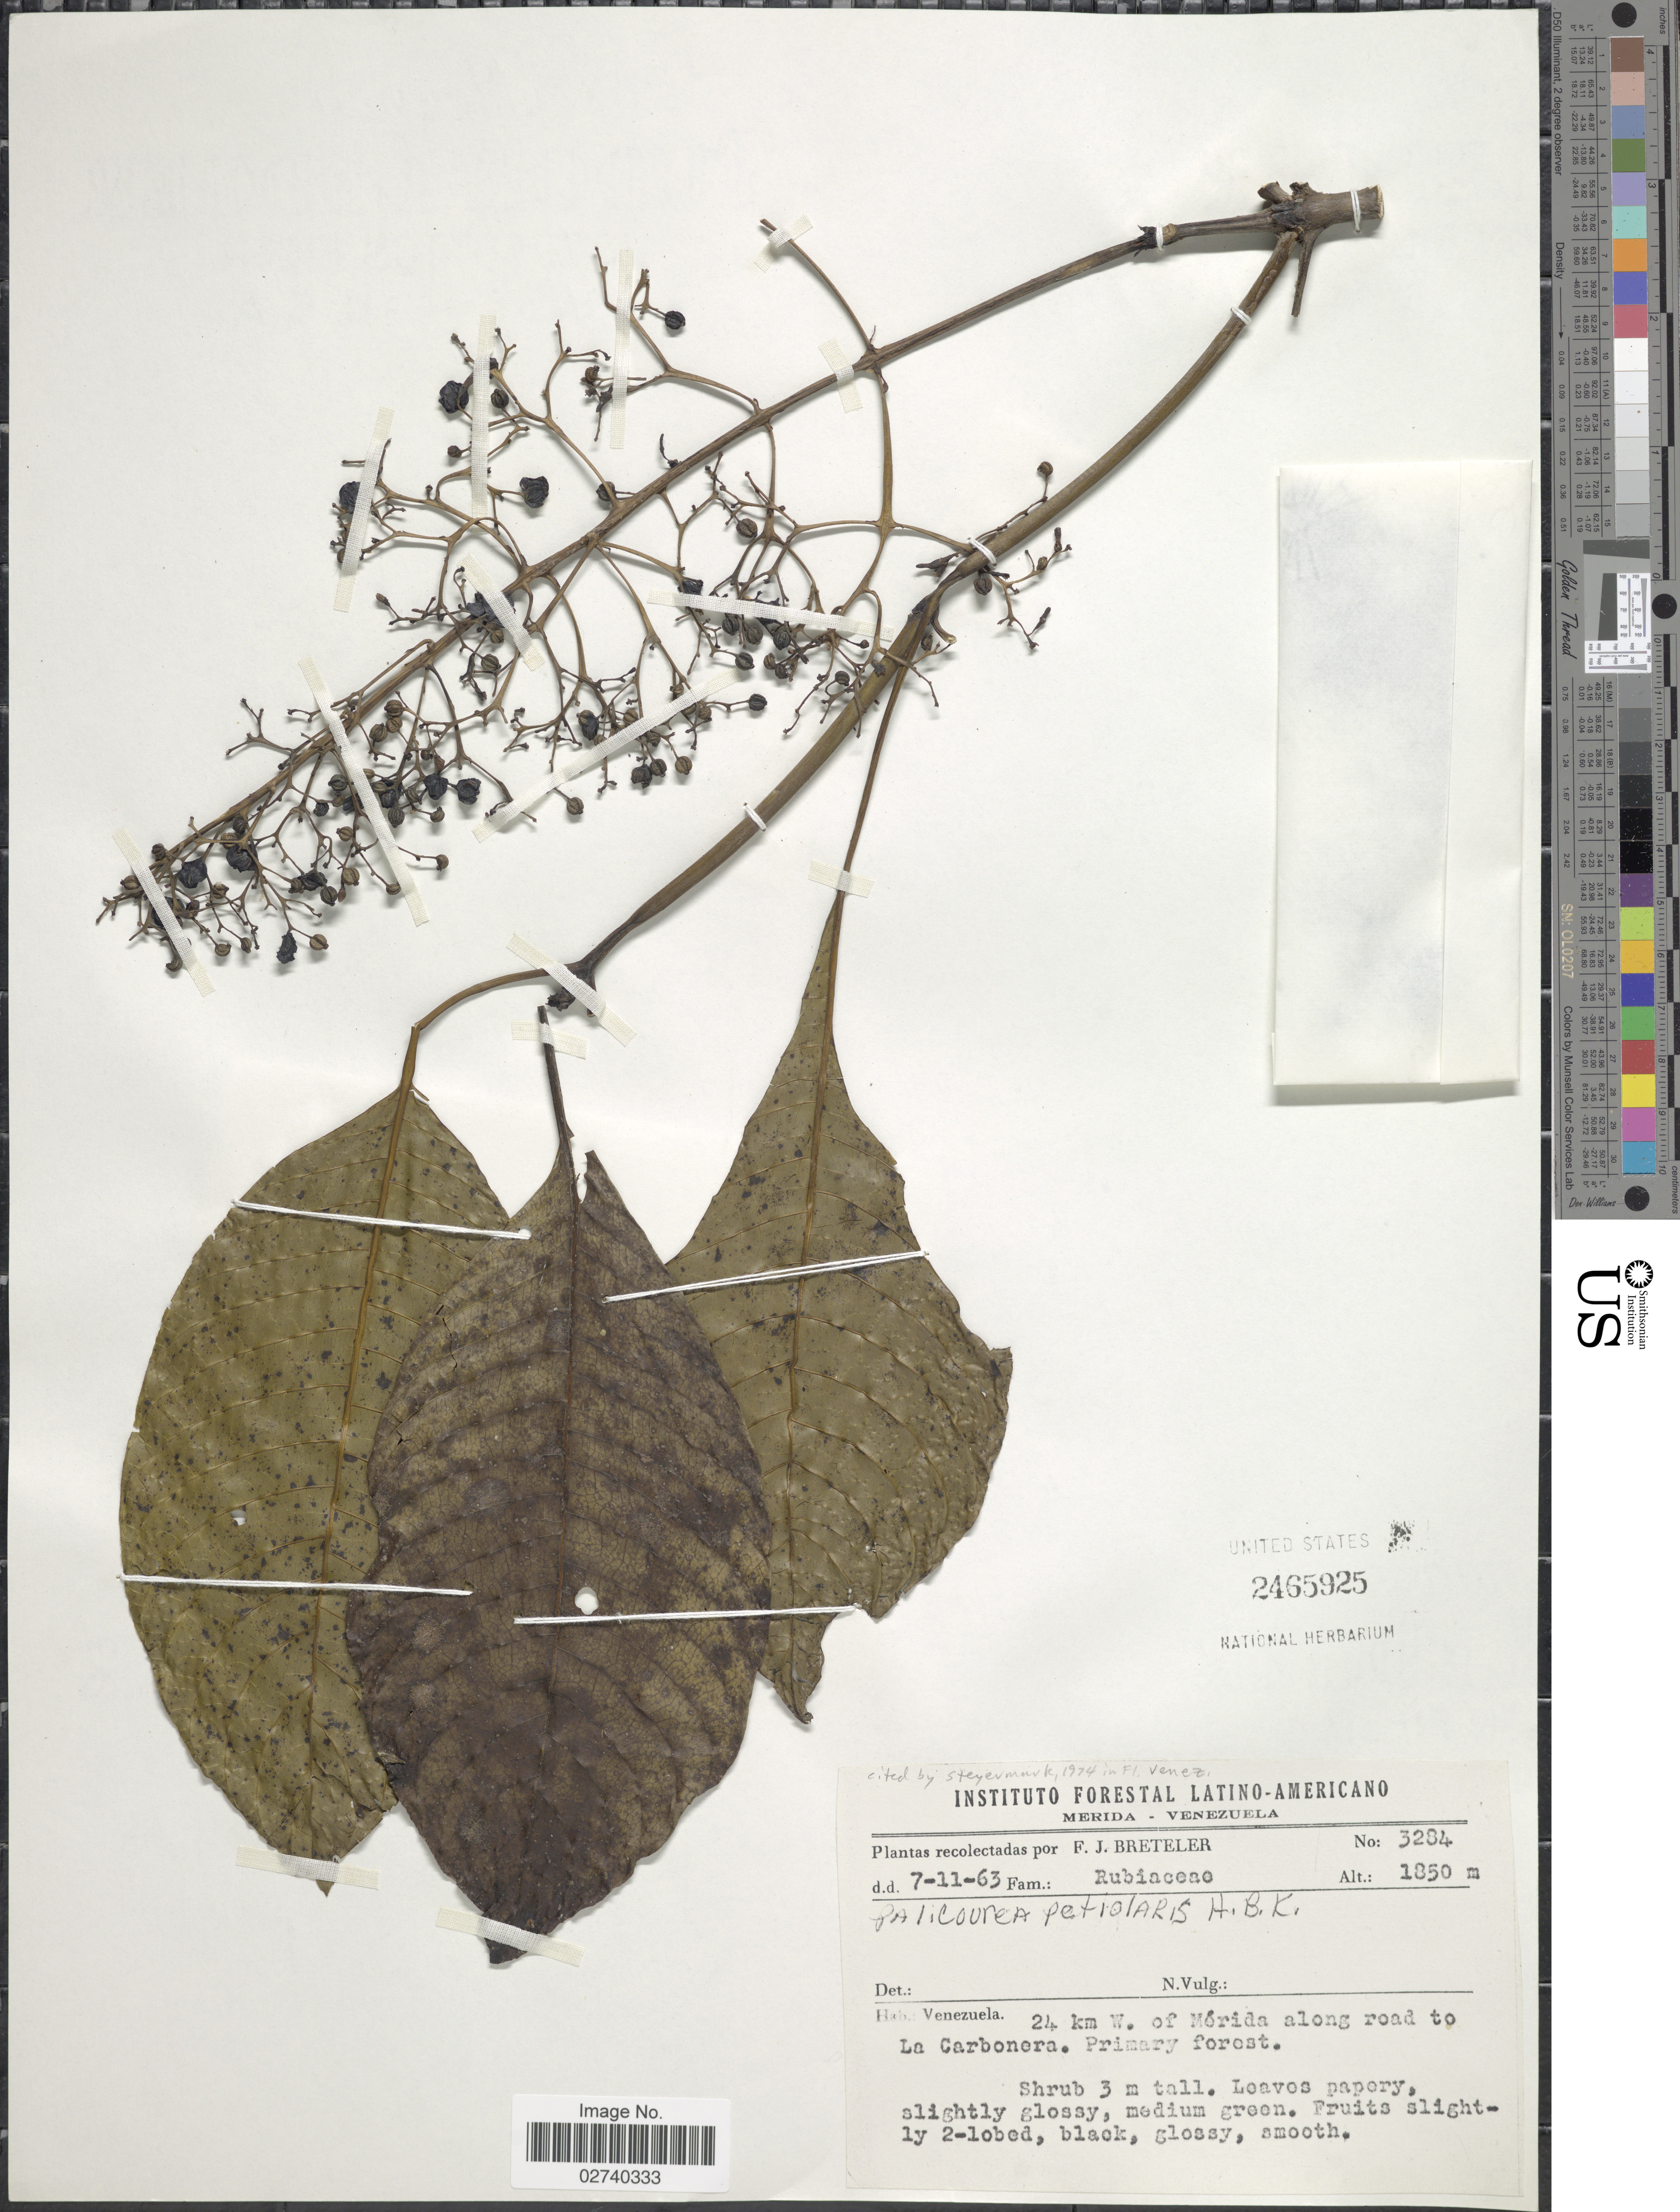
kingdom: Plantae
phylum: Tracheophyta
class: Magnoliopsida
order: Gentianales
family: Rubiaceae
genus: Palicourea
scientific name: Palicourea petiolaris Kunth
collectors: F. J. Breteler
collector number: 3284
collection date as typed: Transcribed d/m/y: 7/11/63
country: Venezuela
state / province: Mérida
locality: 24 km W. of Mérida along road to La Carbonera.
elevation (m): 1850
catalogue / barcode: US 2465925